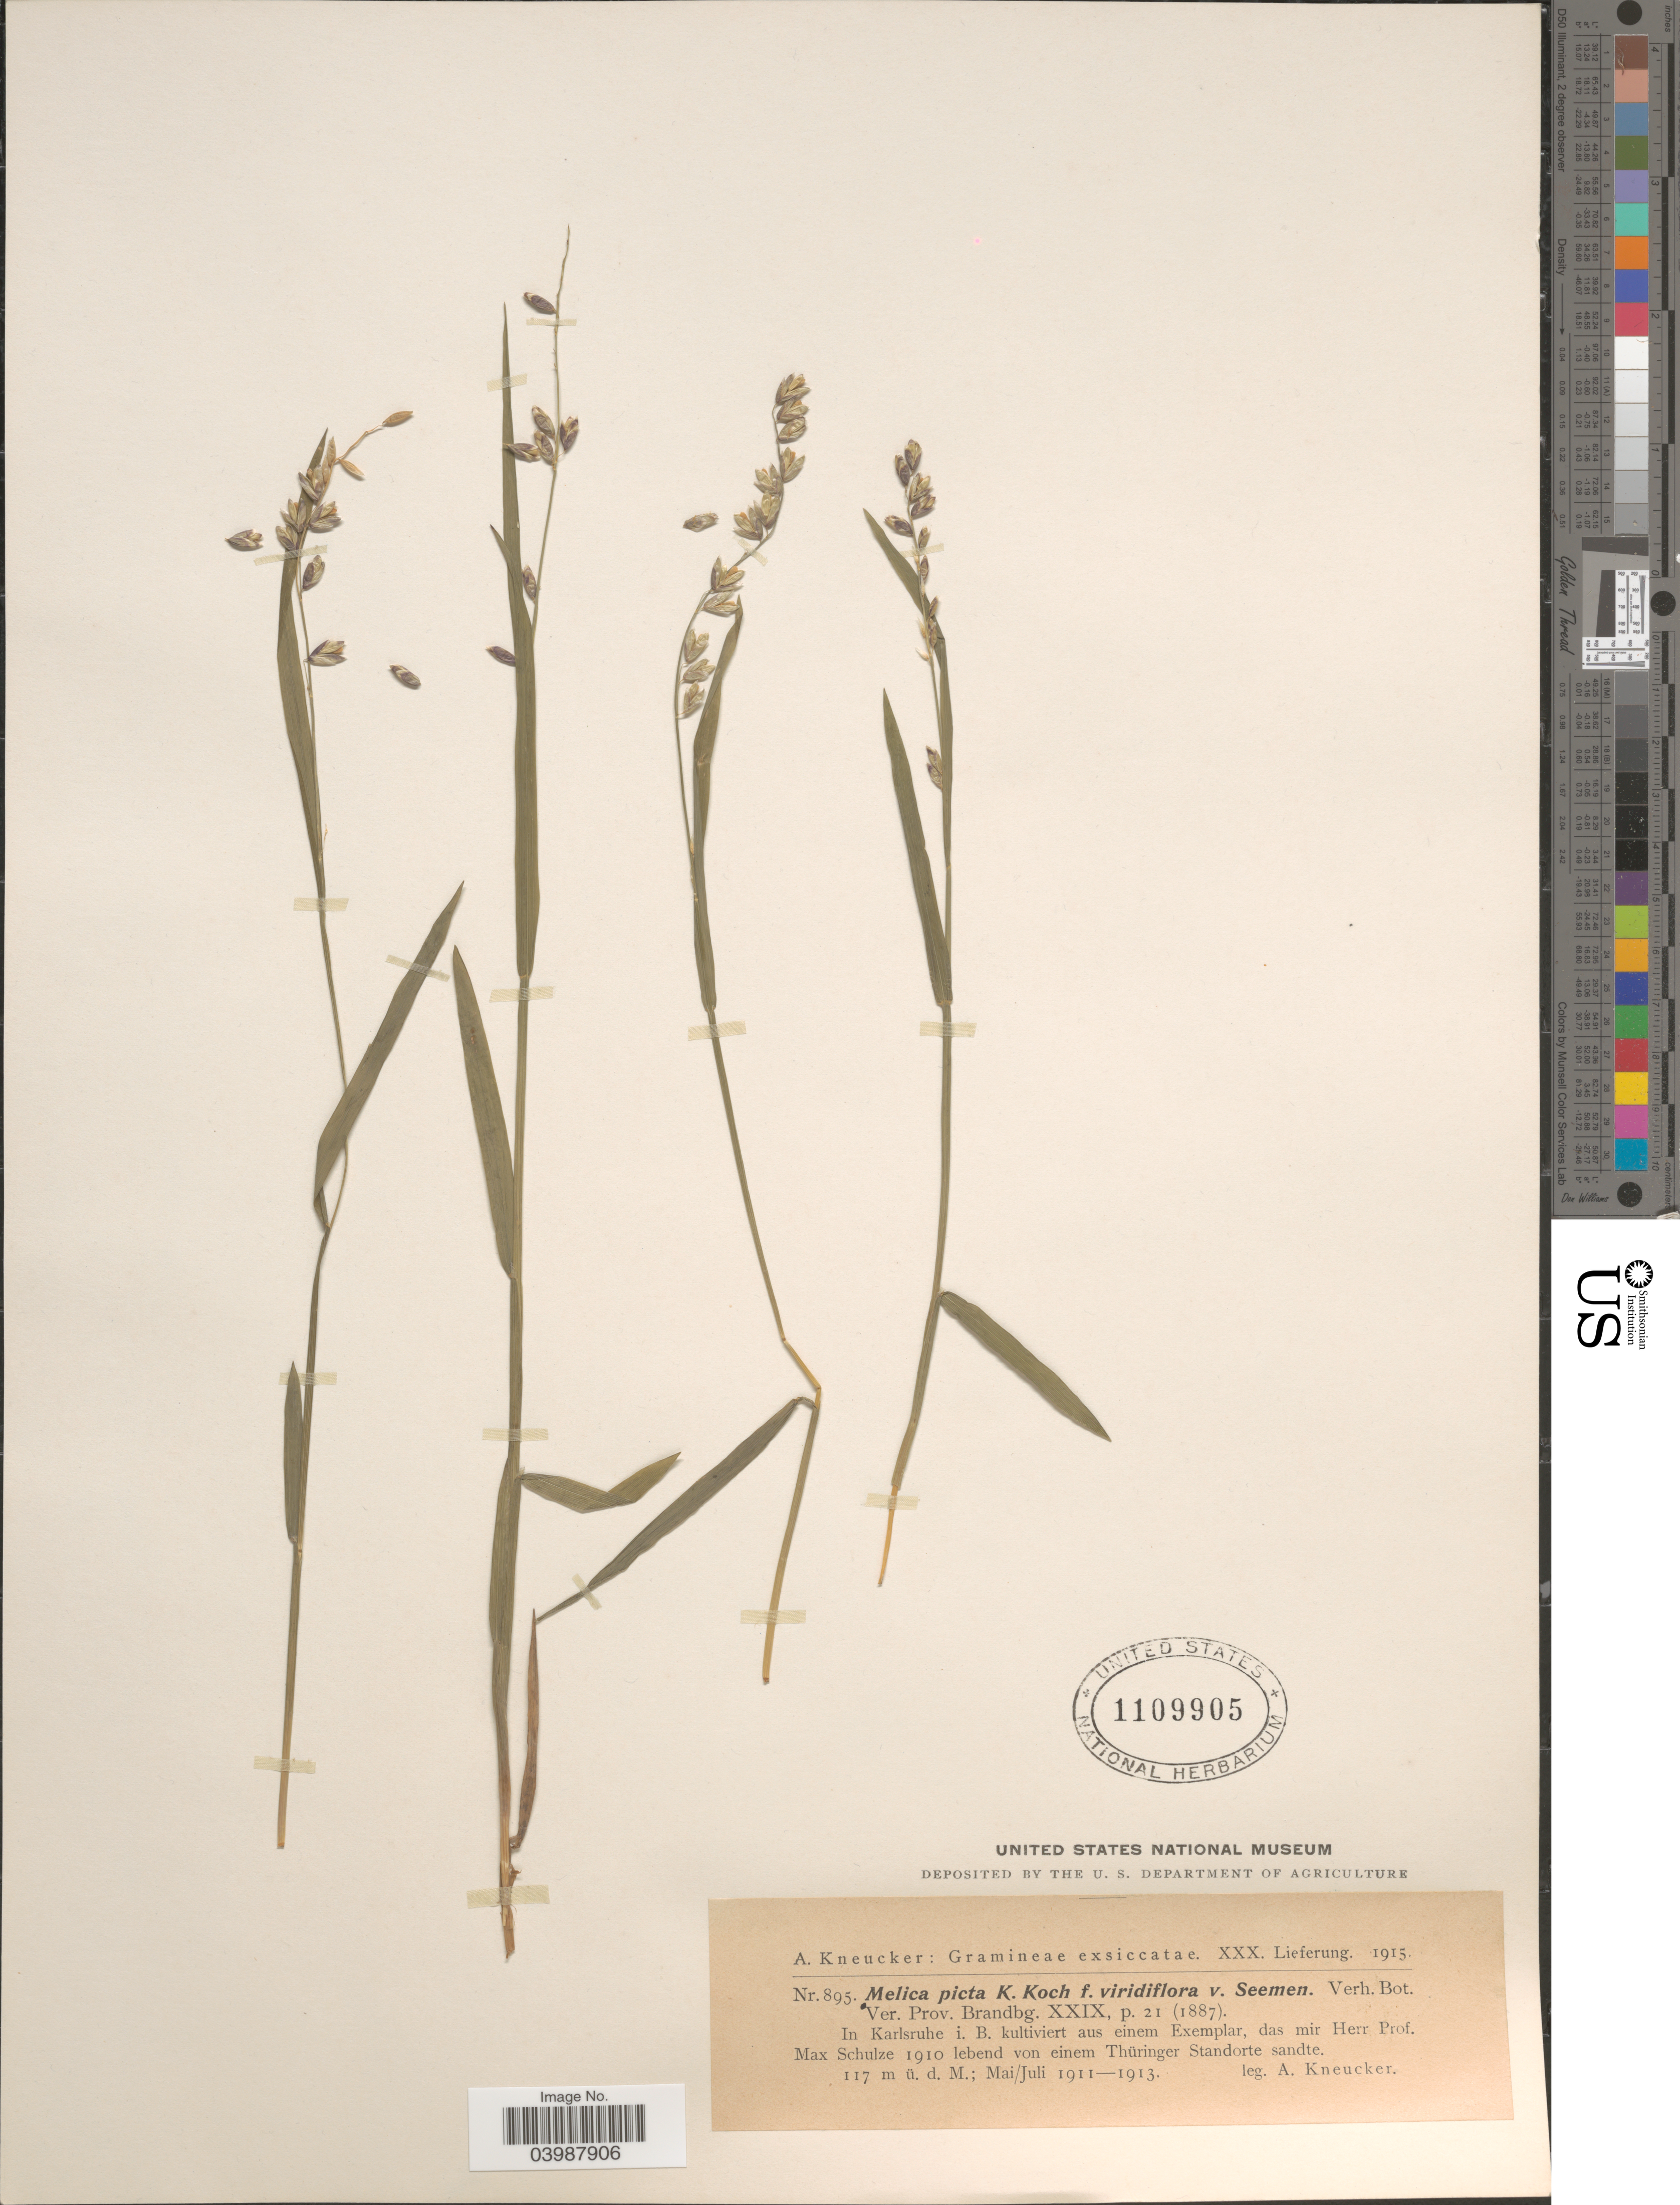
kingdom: Plantae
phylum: Tracheophyta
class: Liliopsida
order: Poales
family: Poaceae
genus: Melica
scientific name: Melica picta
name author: K. Koch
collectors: A. Kneucker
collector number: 895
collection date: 1911-05/1913-07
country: Germany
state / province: Thuringia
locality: In Karlsruhe i. B. Max Schulze 1910 lebend von einem Thüringer Standorte sandte.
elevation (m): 117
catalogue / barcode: US 1109905